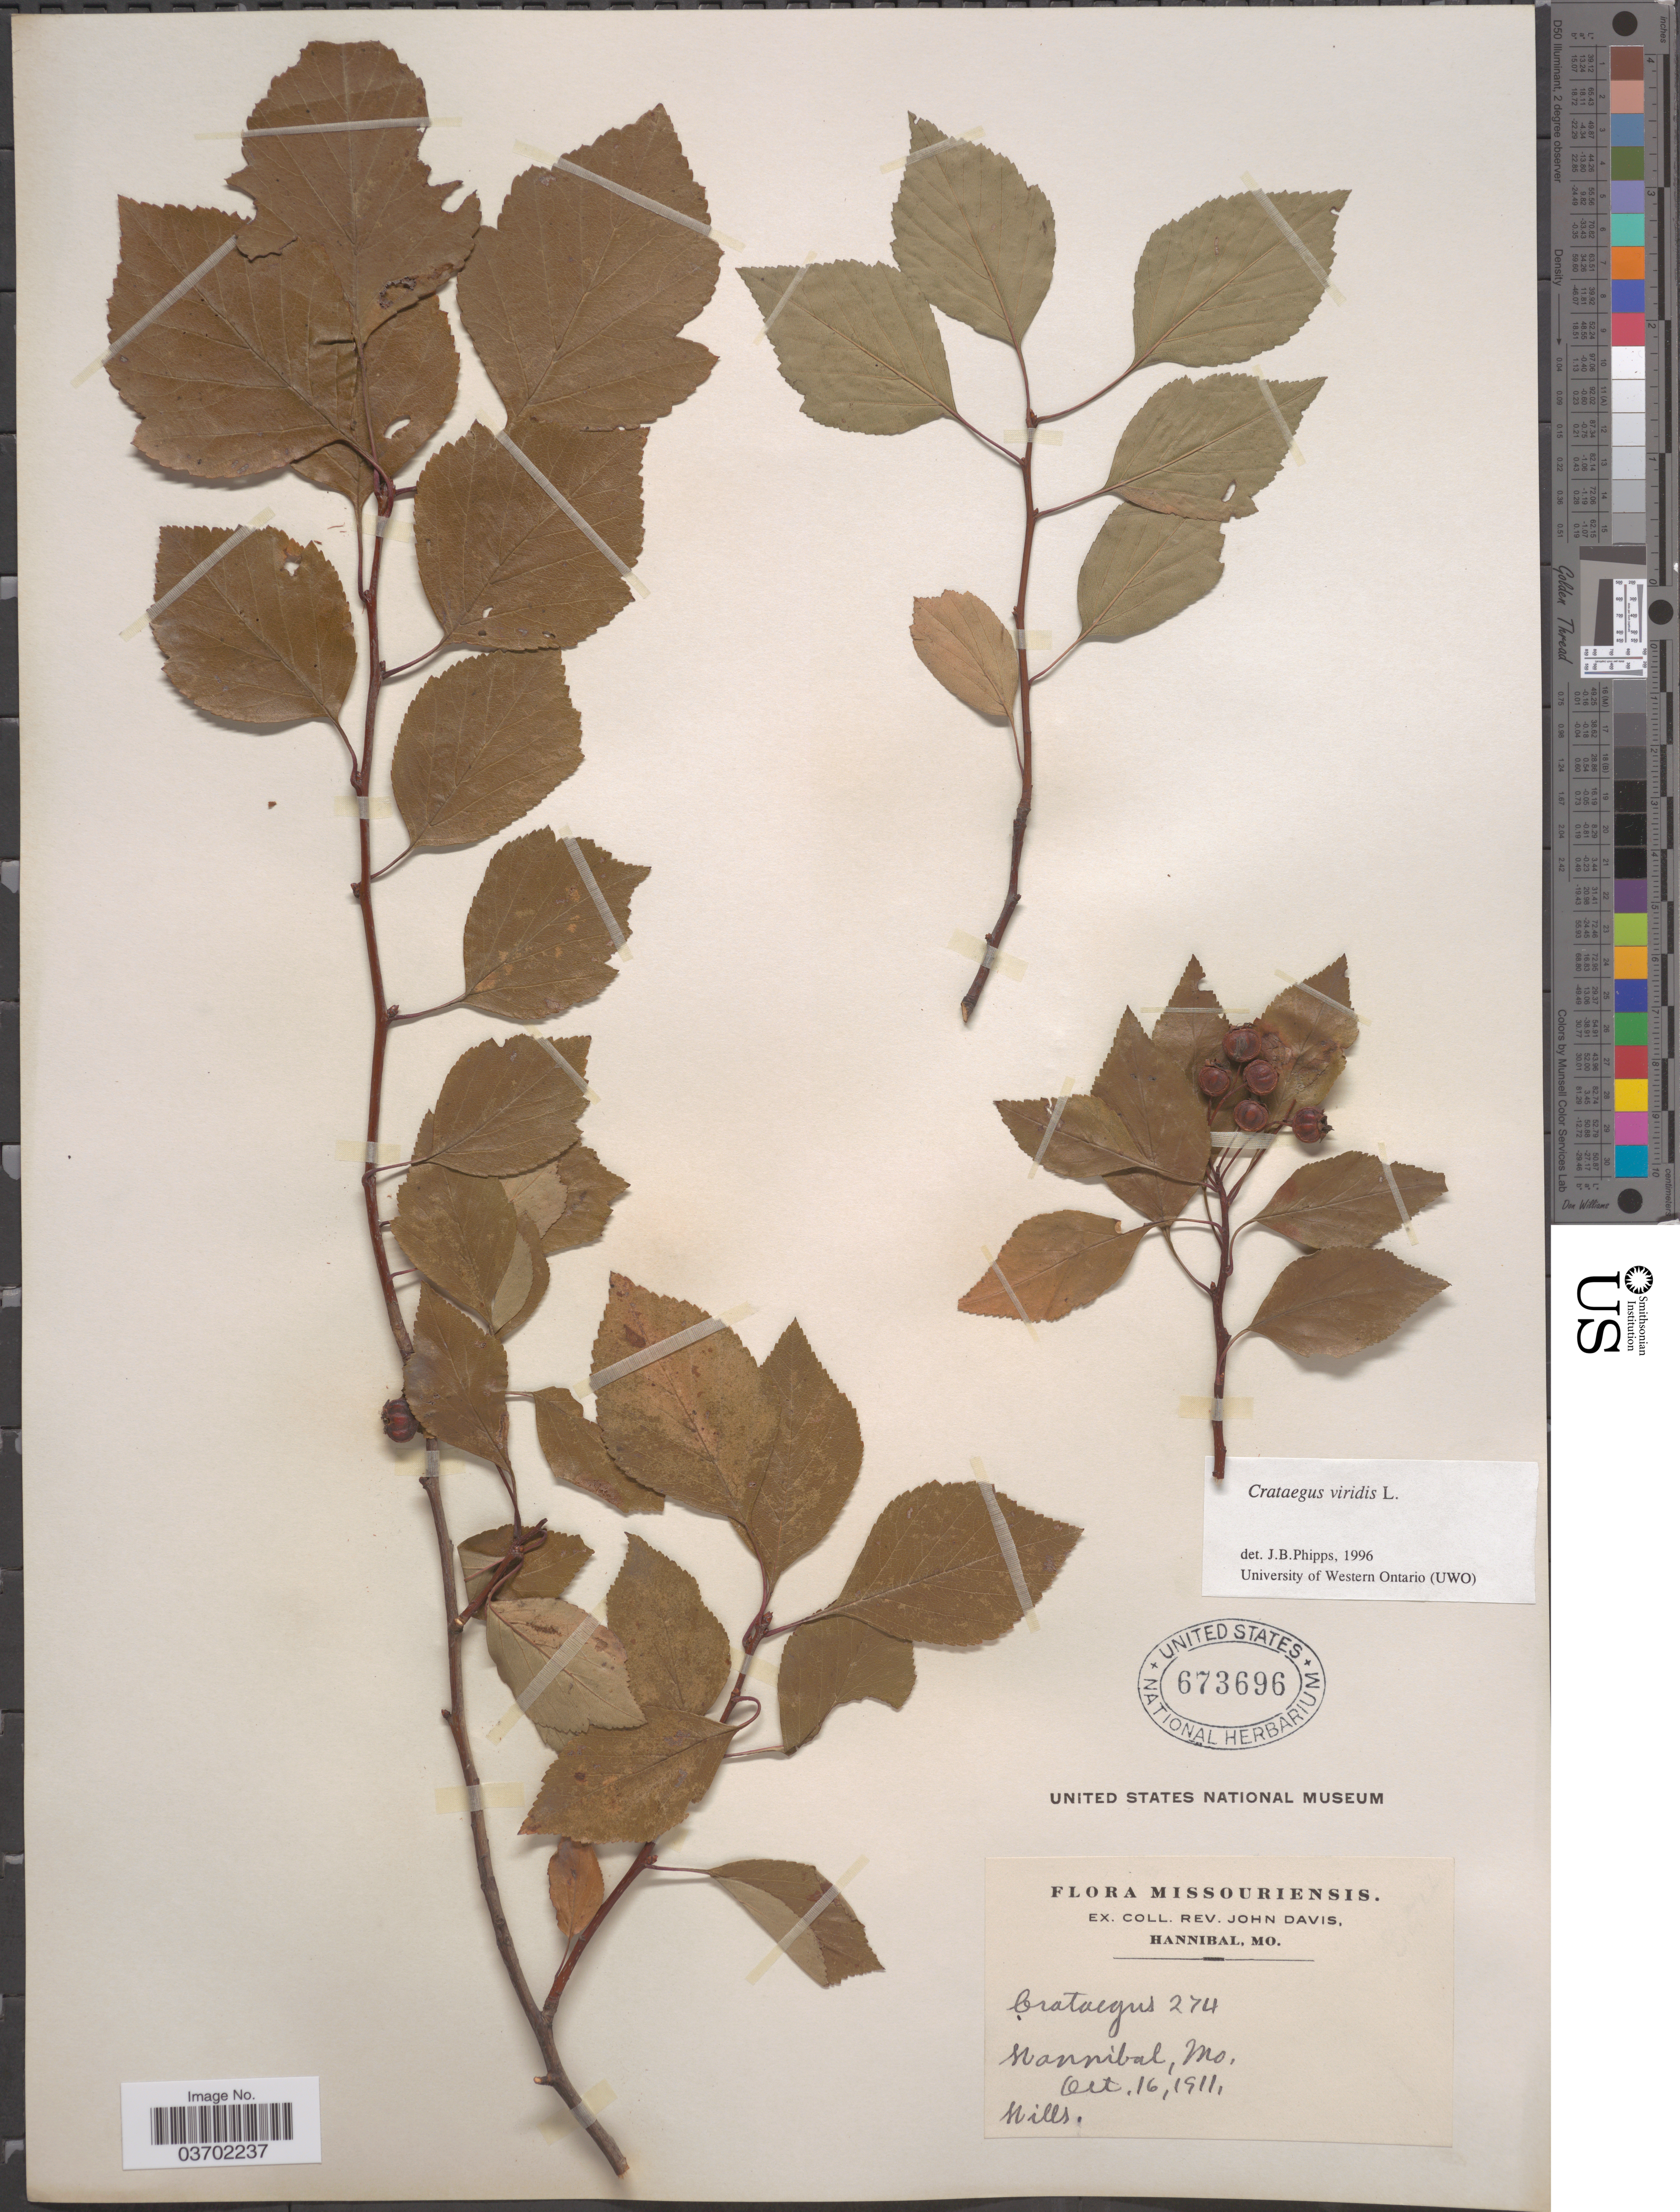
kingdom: Plantae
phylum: Tracheophyta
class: Magnoliopsida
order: Rosales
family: Rosaceae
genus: Crataegus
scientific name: Crataegus viridis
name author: L.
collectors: J. Davis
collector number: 274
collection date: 1911-10-16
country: United States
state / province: Mississippi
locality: Hannibal.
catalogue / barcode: US 673696